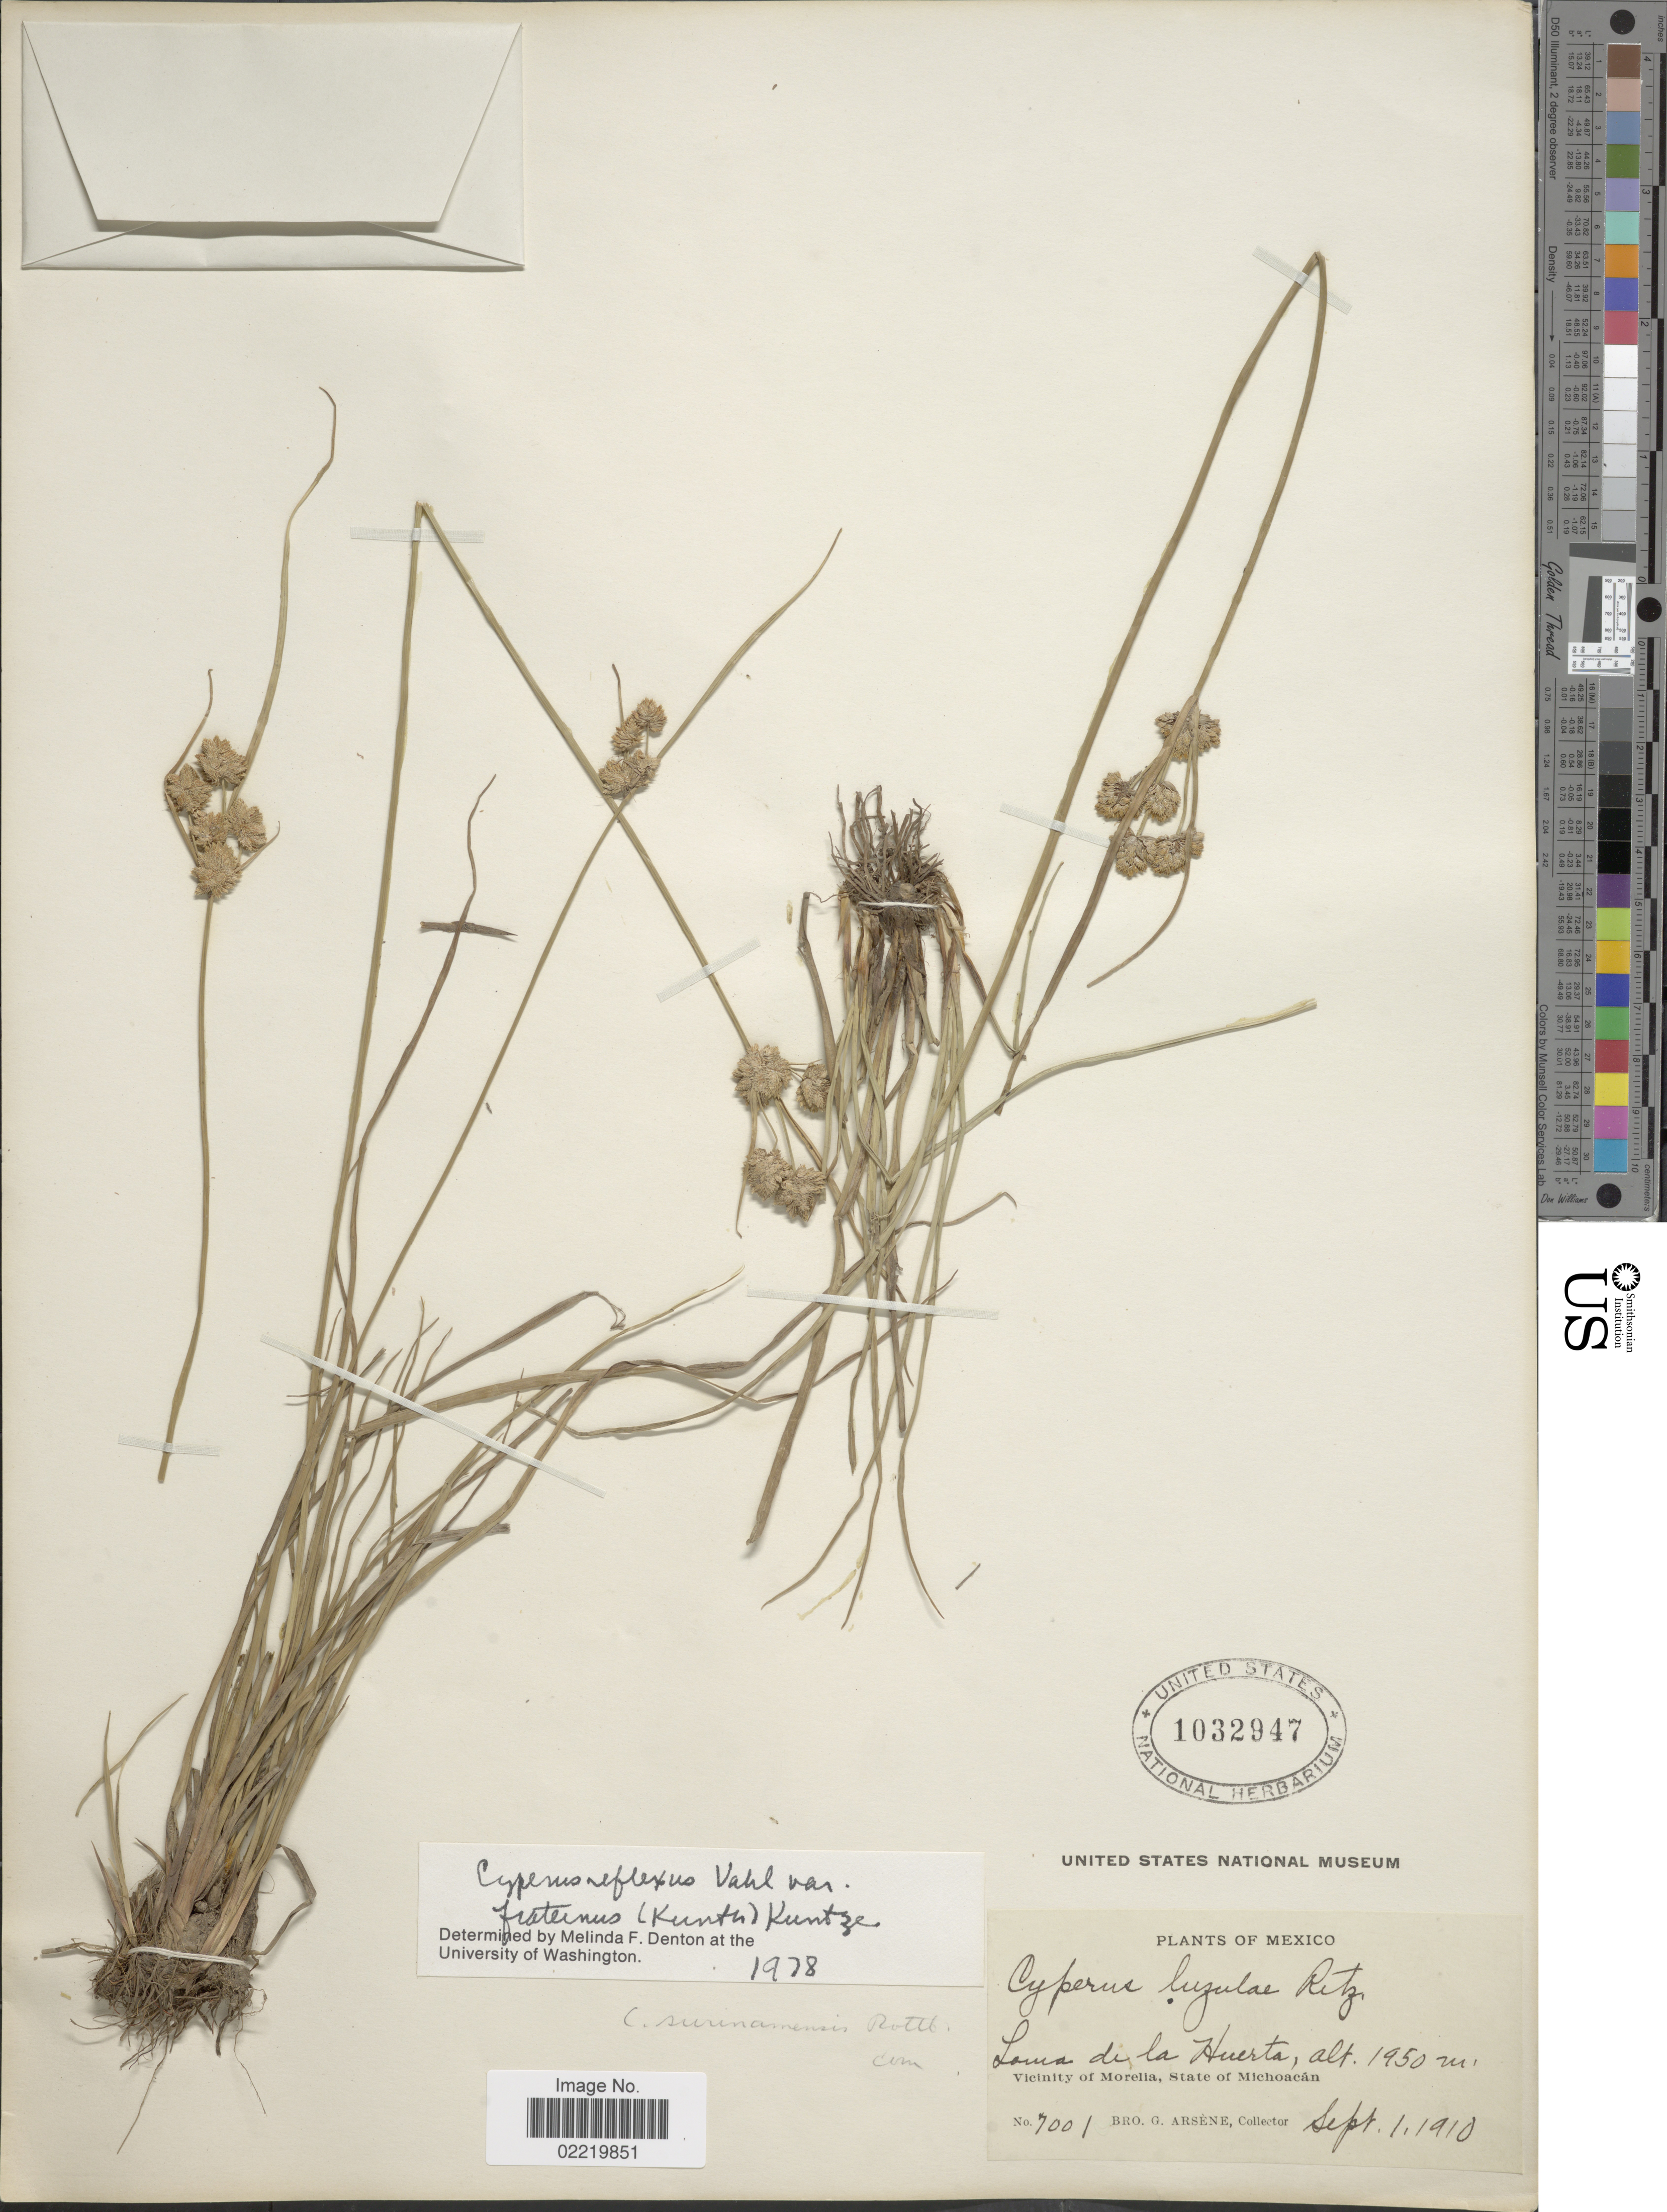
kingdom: Plantae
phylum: Tracheophyta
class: Liliopsida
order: Poales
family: Cyperaceae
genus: Cyperus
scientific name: Cyperus reflexus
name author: Vahl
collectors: Bro. G. Arsène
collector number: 7001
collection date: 1910-09-01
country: Mexico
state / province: Michoacán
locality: Loma de la Huerta, vicinity of Morelia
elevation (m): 1950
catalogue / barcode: US 1032947